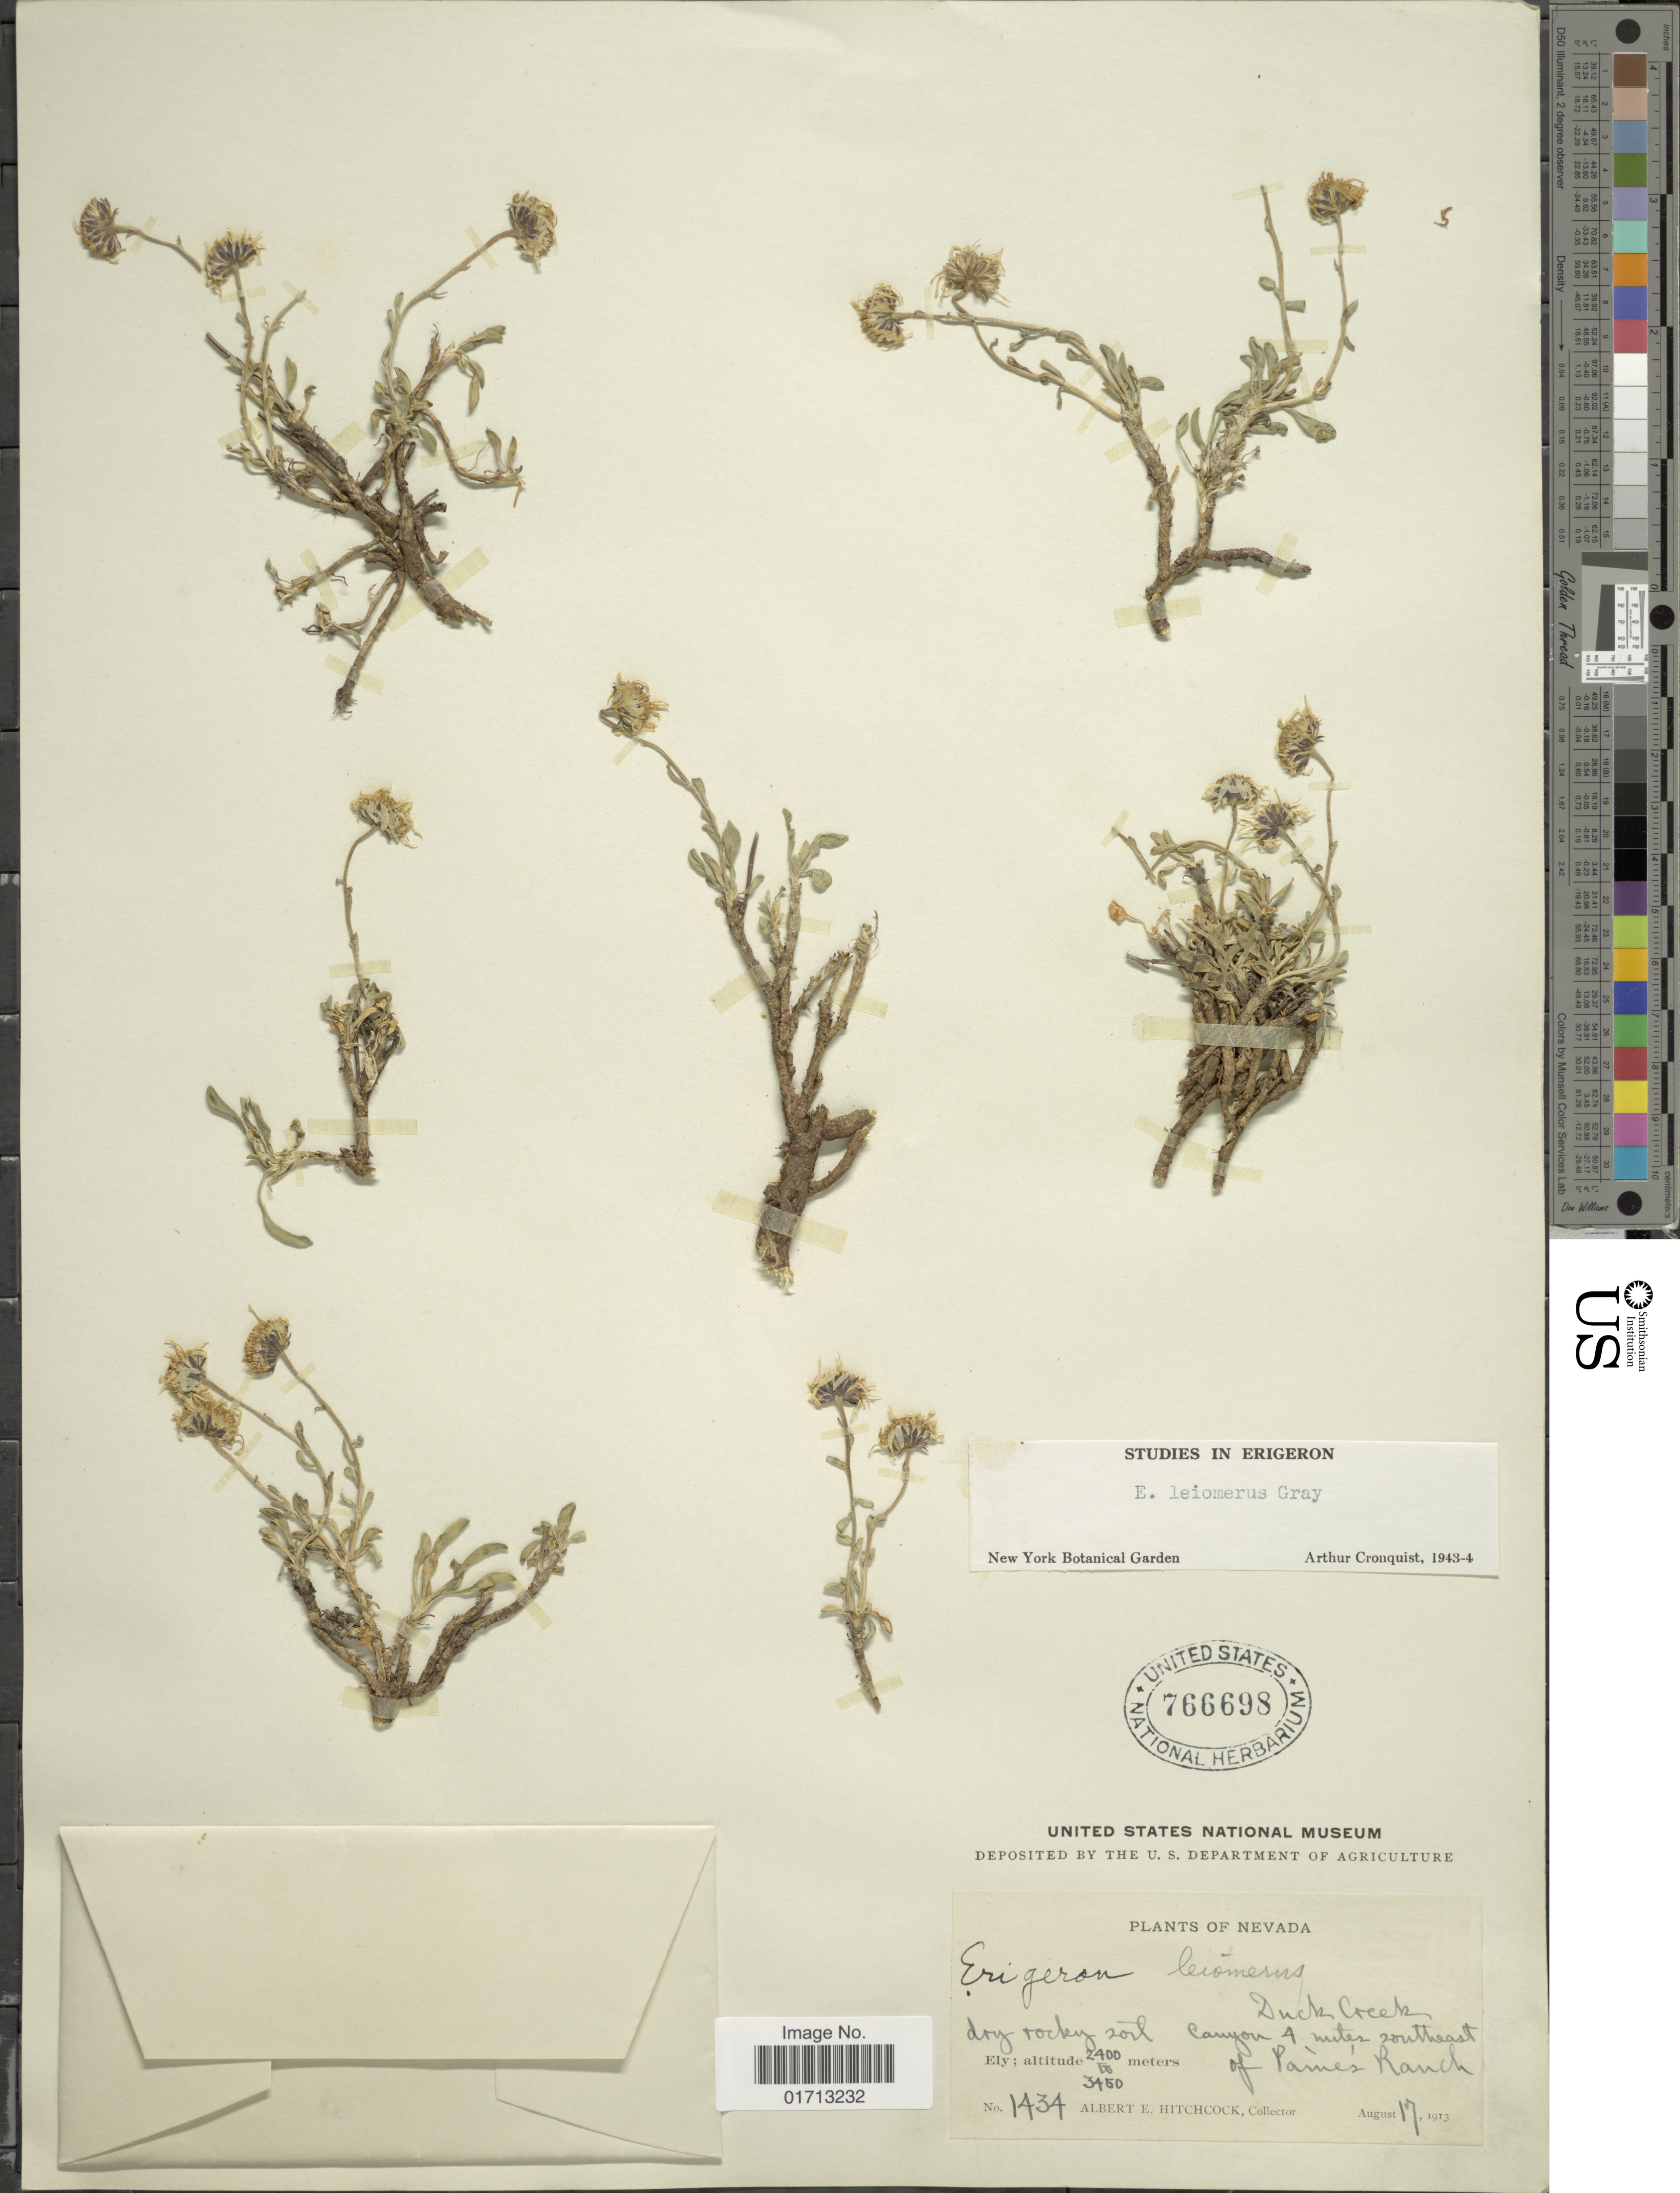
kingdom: Plantae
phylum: Tracheophyta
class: Magnoliopsida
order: Asterales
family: Asteraceae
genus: Erigeron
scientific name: Erigeron leiomerus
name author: A. Gray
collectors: A. Hitchcock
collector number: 1434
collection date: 1913-08-17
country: United States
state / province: Nevada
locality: Ely. Duck Creek. Canyon 4 miles southeast of Paine's Ranch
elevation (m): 2400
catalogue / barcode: US 766698